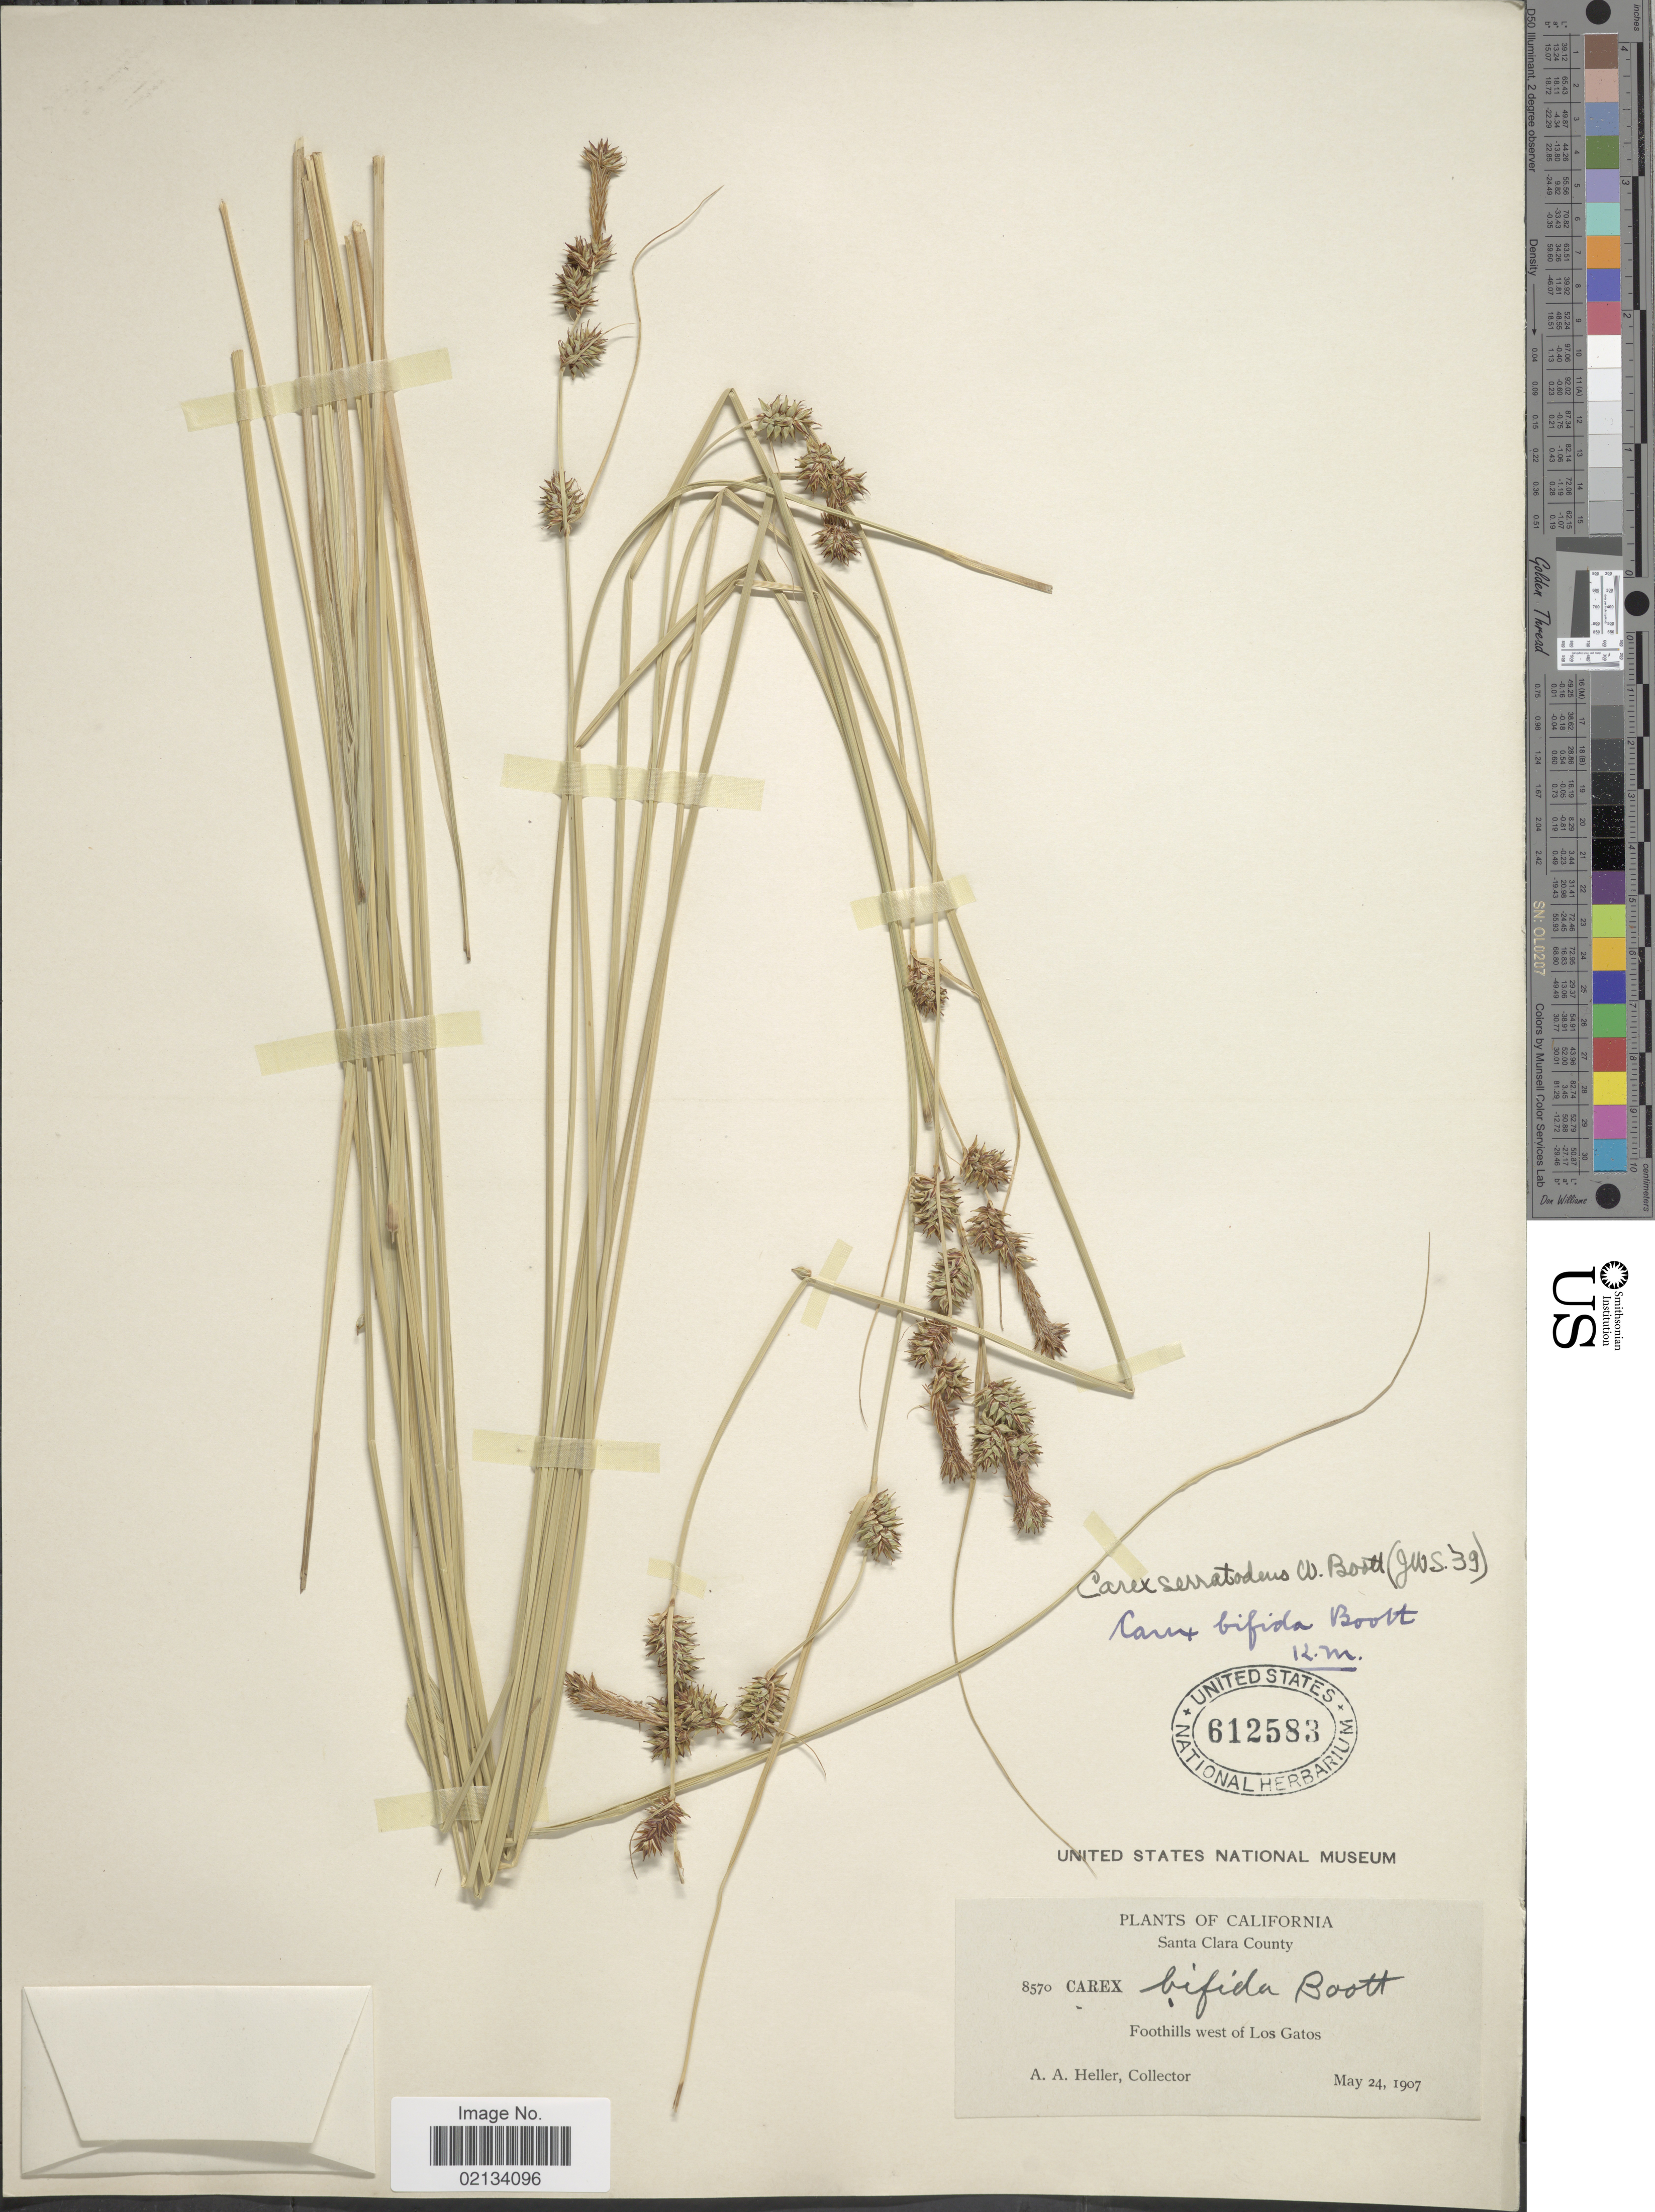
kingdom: Plantae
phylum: Tracheophyta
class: Liliopsida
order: Poales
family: Cyperaceae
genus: Carex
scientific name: Carex serratodens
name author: W. Boott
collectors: A. A. Heller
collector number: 8570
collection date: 1907-05-24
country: United States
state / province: California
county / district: Santa Clara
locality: Santa Clara County, foothills west of Los Gatos.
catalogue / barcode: US 612583